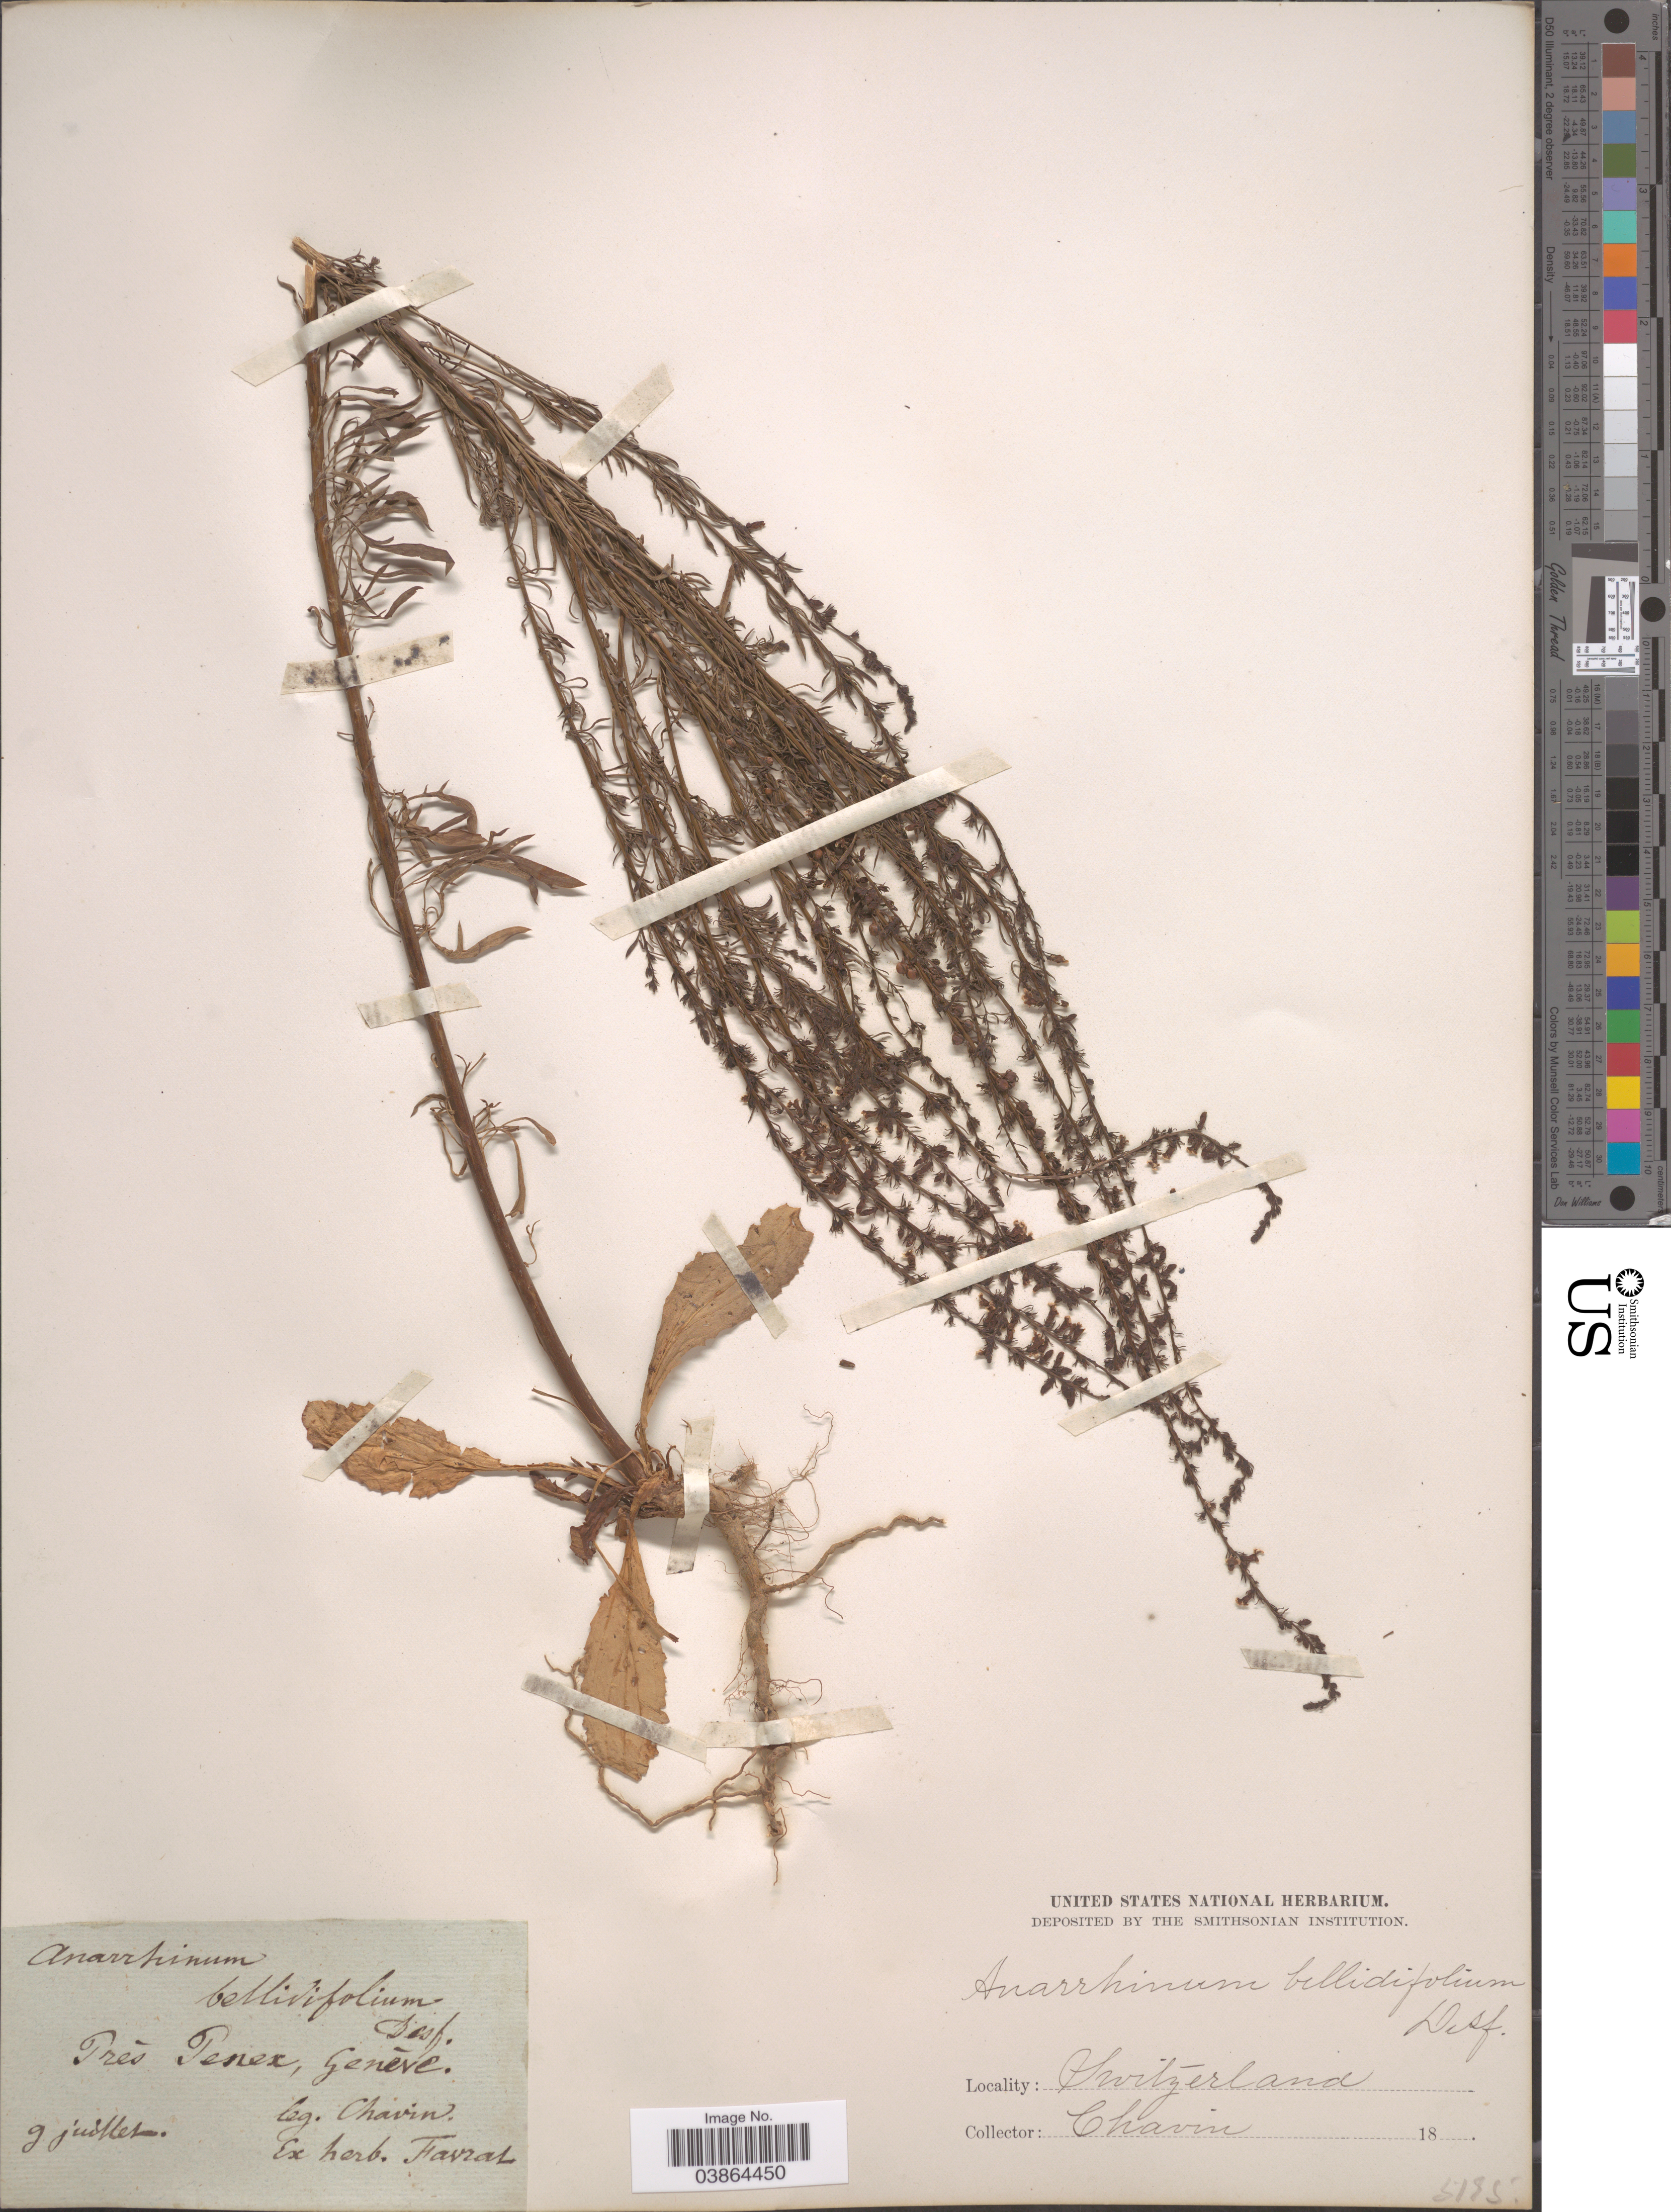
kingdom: Plantae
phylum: Tracheophyta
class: Magnoliopsida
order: Lamiales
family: Plantaginaceae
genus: Anarrhinum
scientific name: Anarrhinum bellidifolium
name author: (L.) Willd.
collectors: -. Chavin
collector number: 3195*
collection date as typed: Transcribed d/m/y: 9/7/18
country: Switzerland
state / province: Genève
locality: Prés Penex.